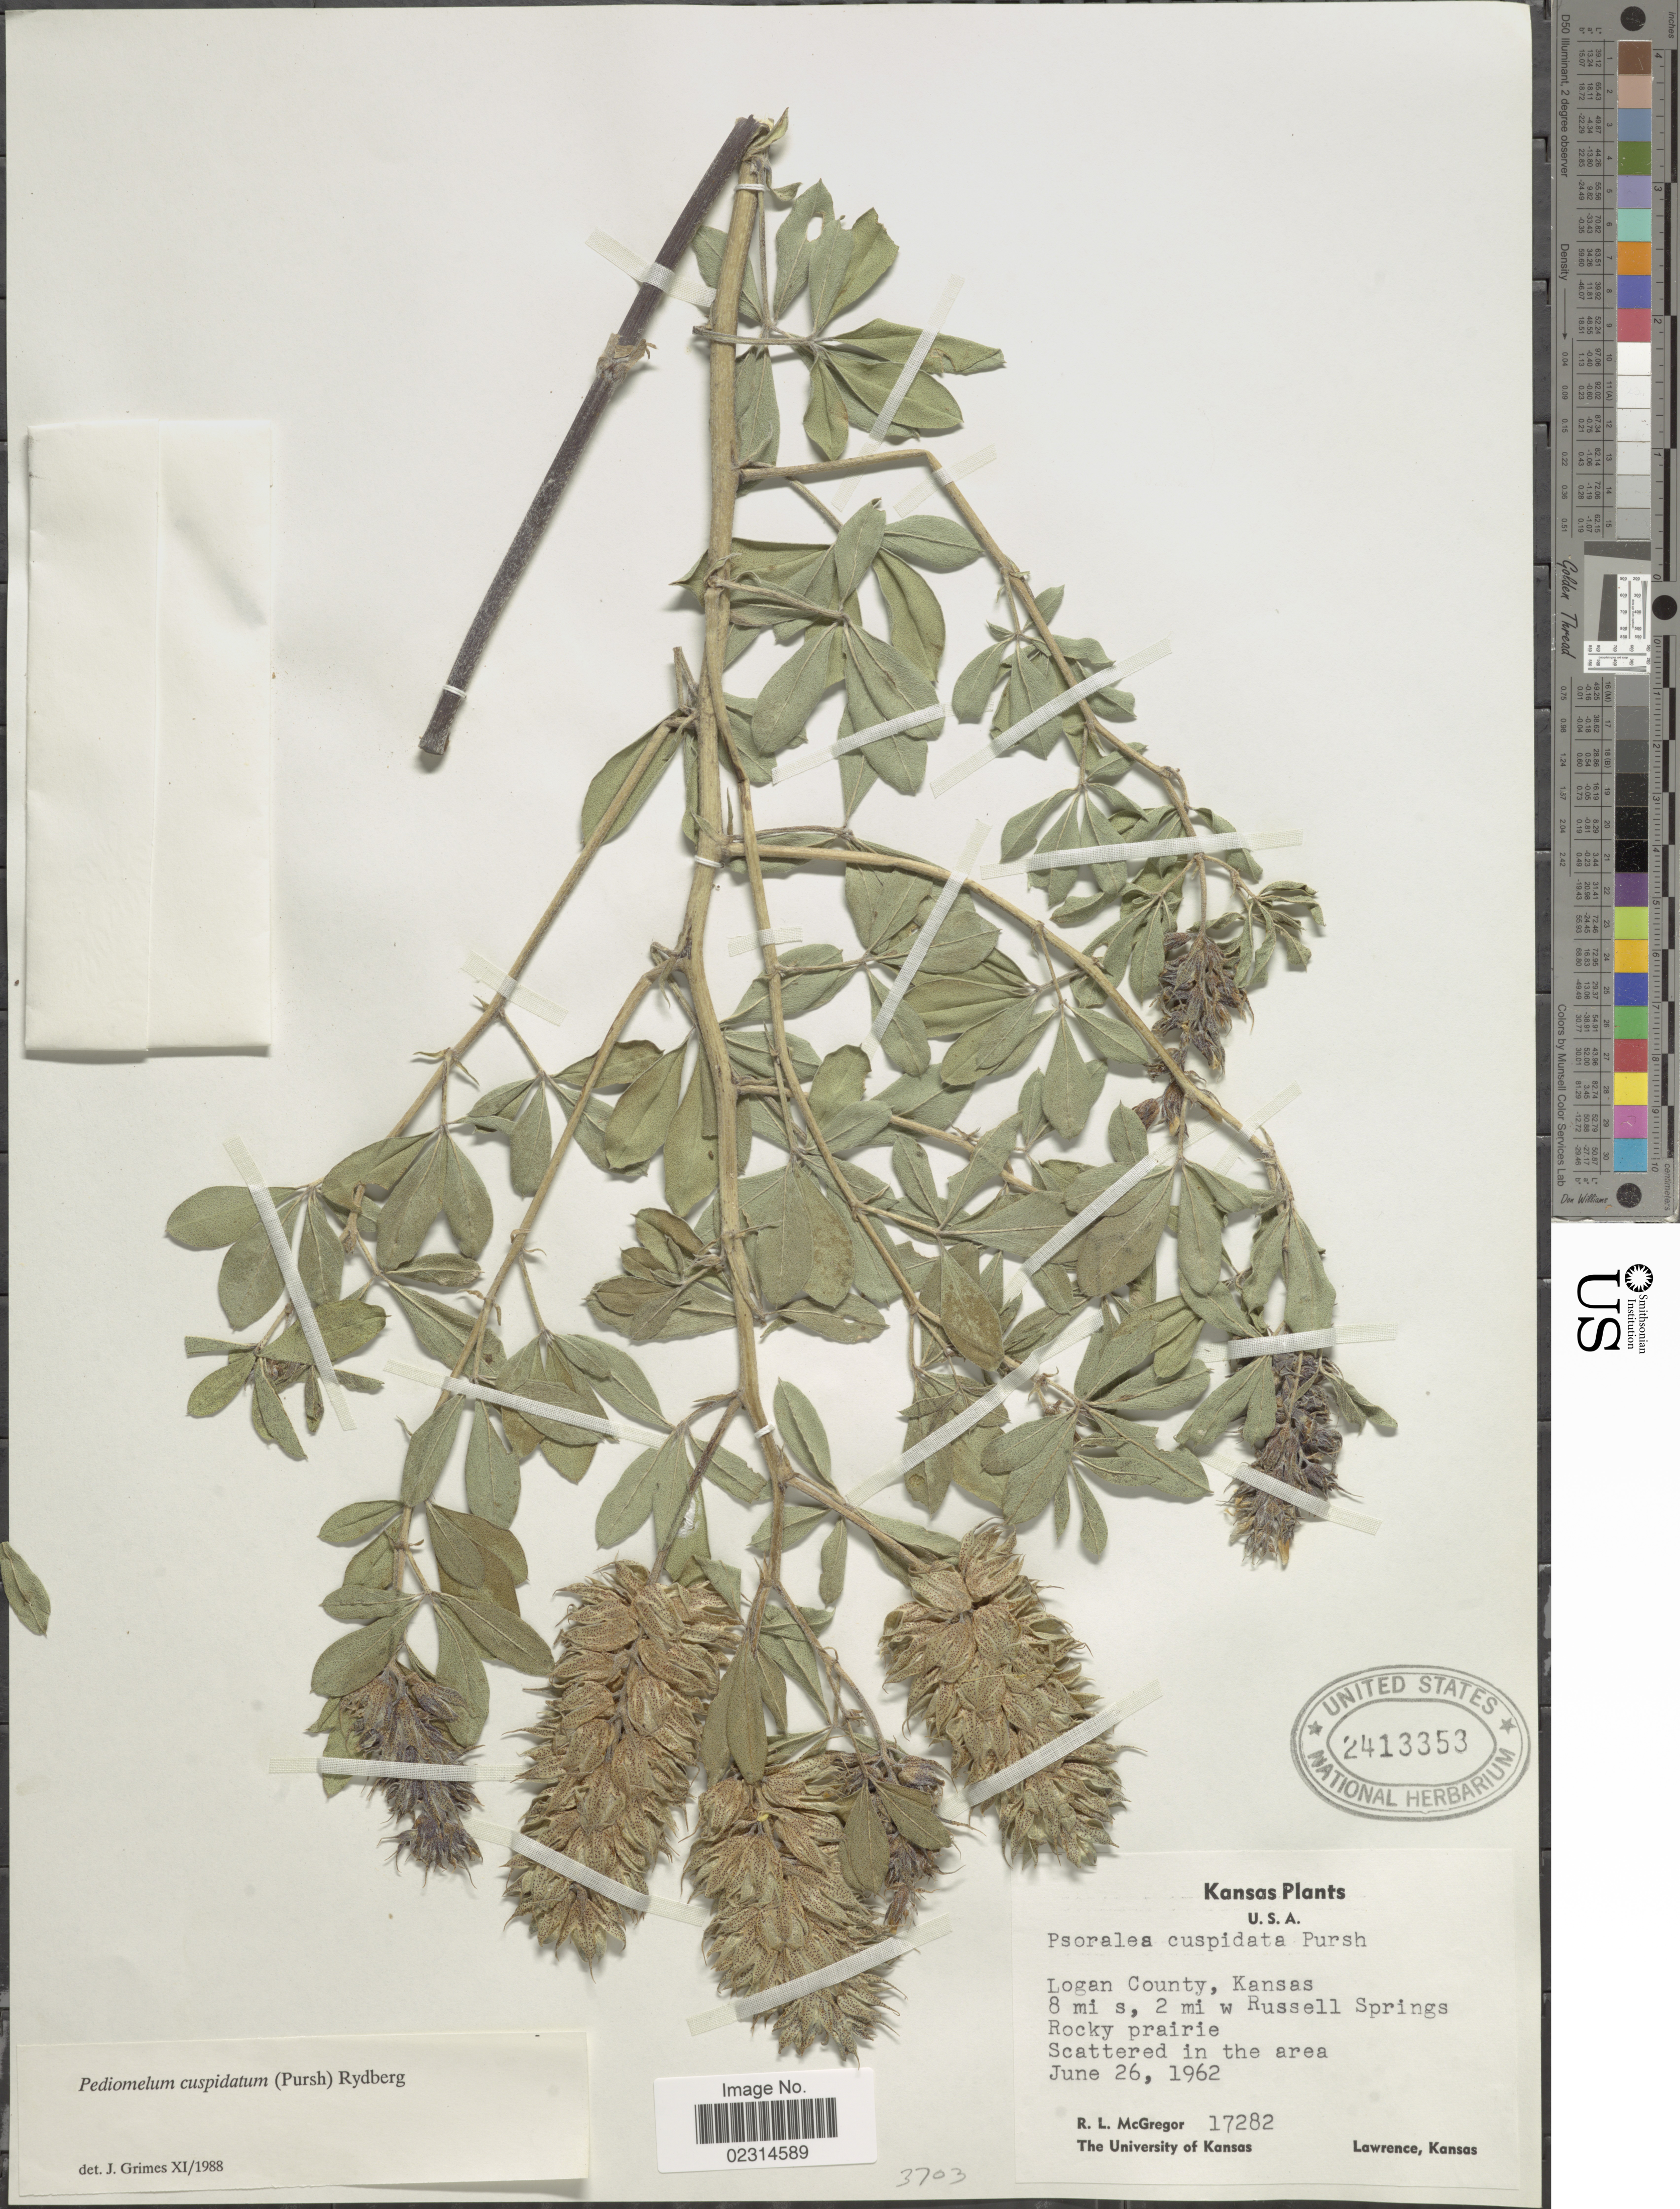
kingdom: Plantae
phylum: Tracheophyta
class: Magnoliopsida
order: Fabales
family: Fabaceae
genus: Pediomelum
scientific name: Pediomelum cuspidatum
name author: (Pursh) Rydb.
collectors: R. McGregor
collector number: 17282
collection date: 1962-06-26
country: United States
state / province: Kansas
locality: Logan County, 8 mi s , 2 mi w Russell Springs, Rocky prairie, Scattered in the area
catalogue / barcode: US 2413353